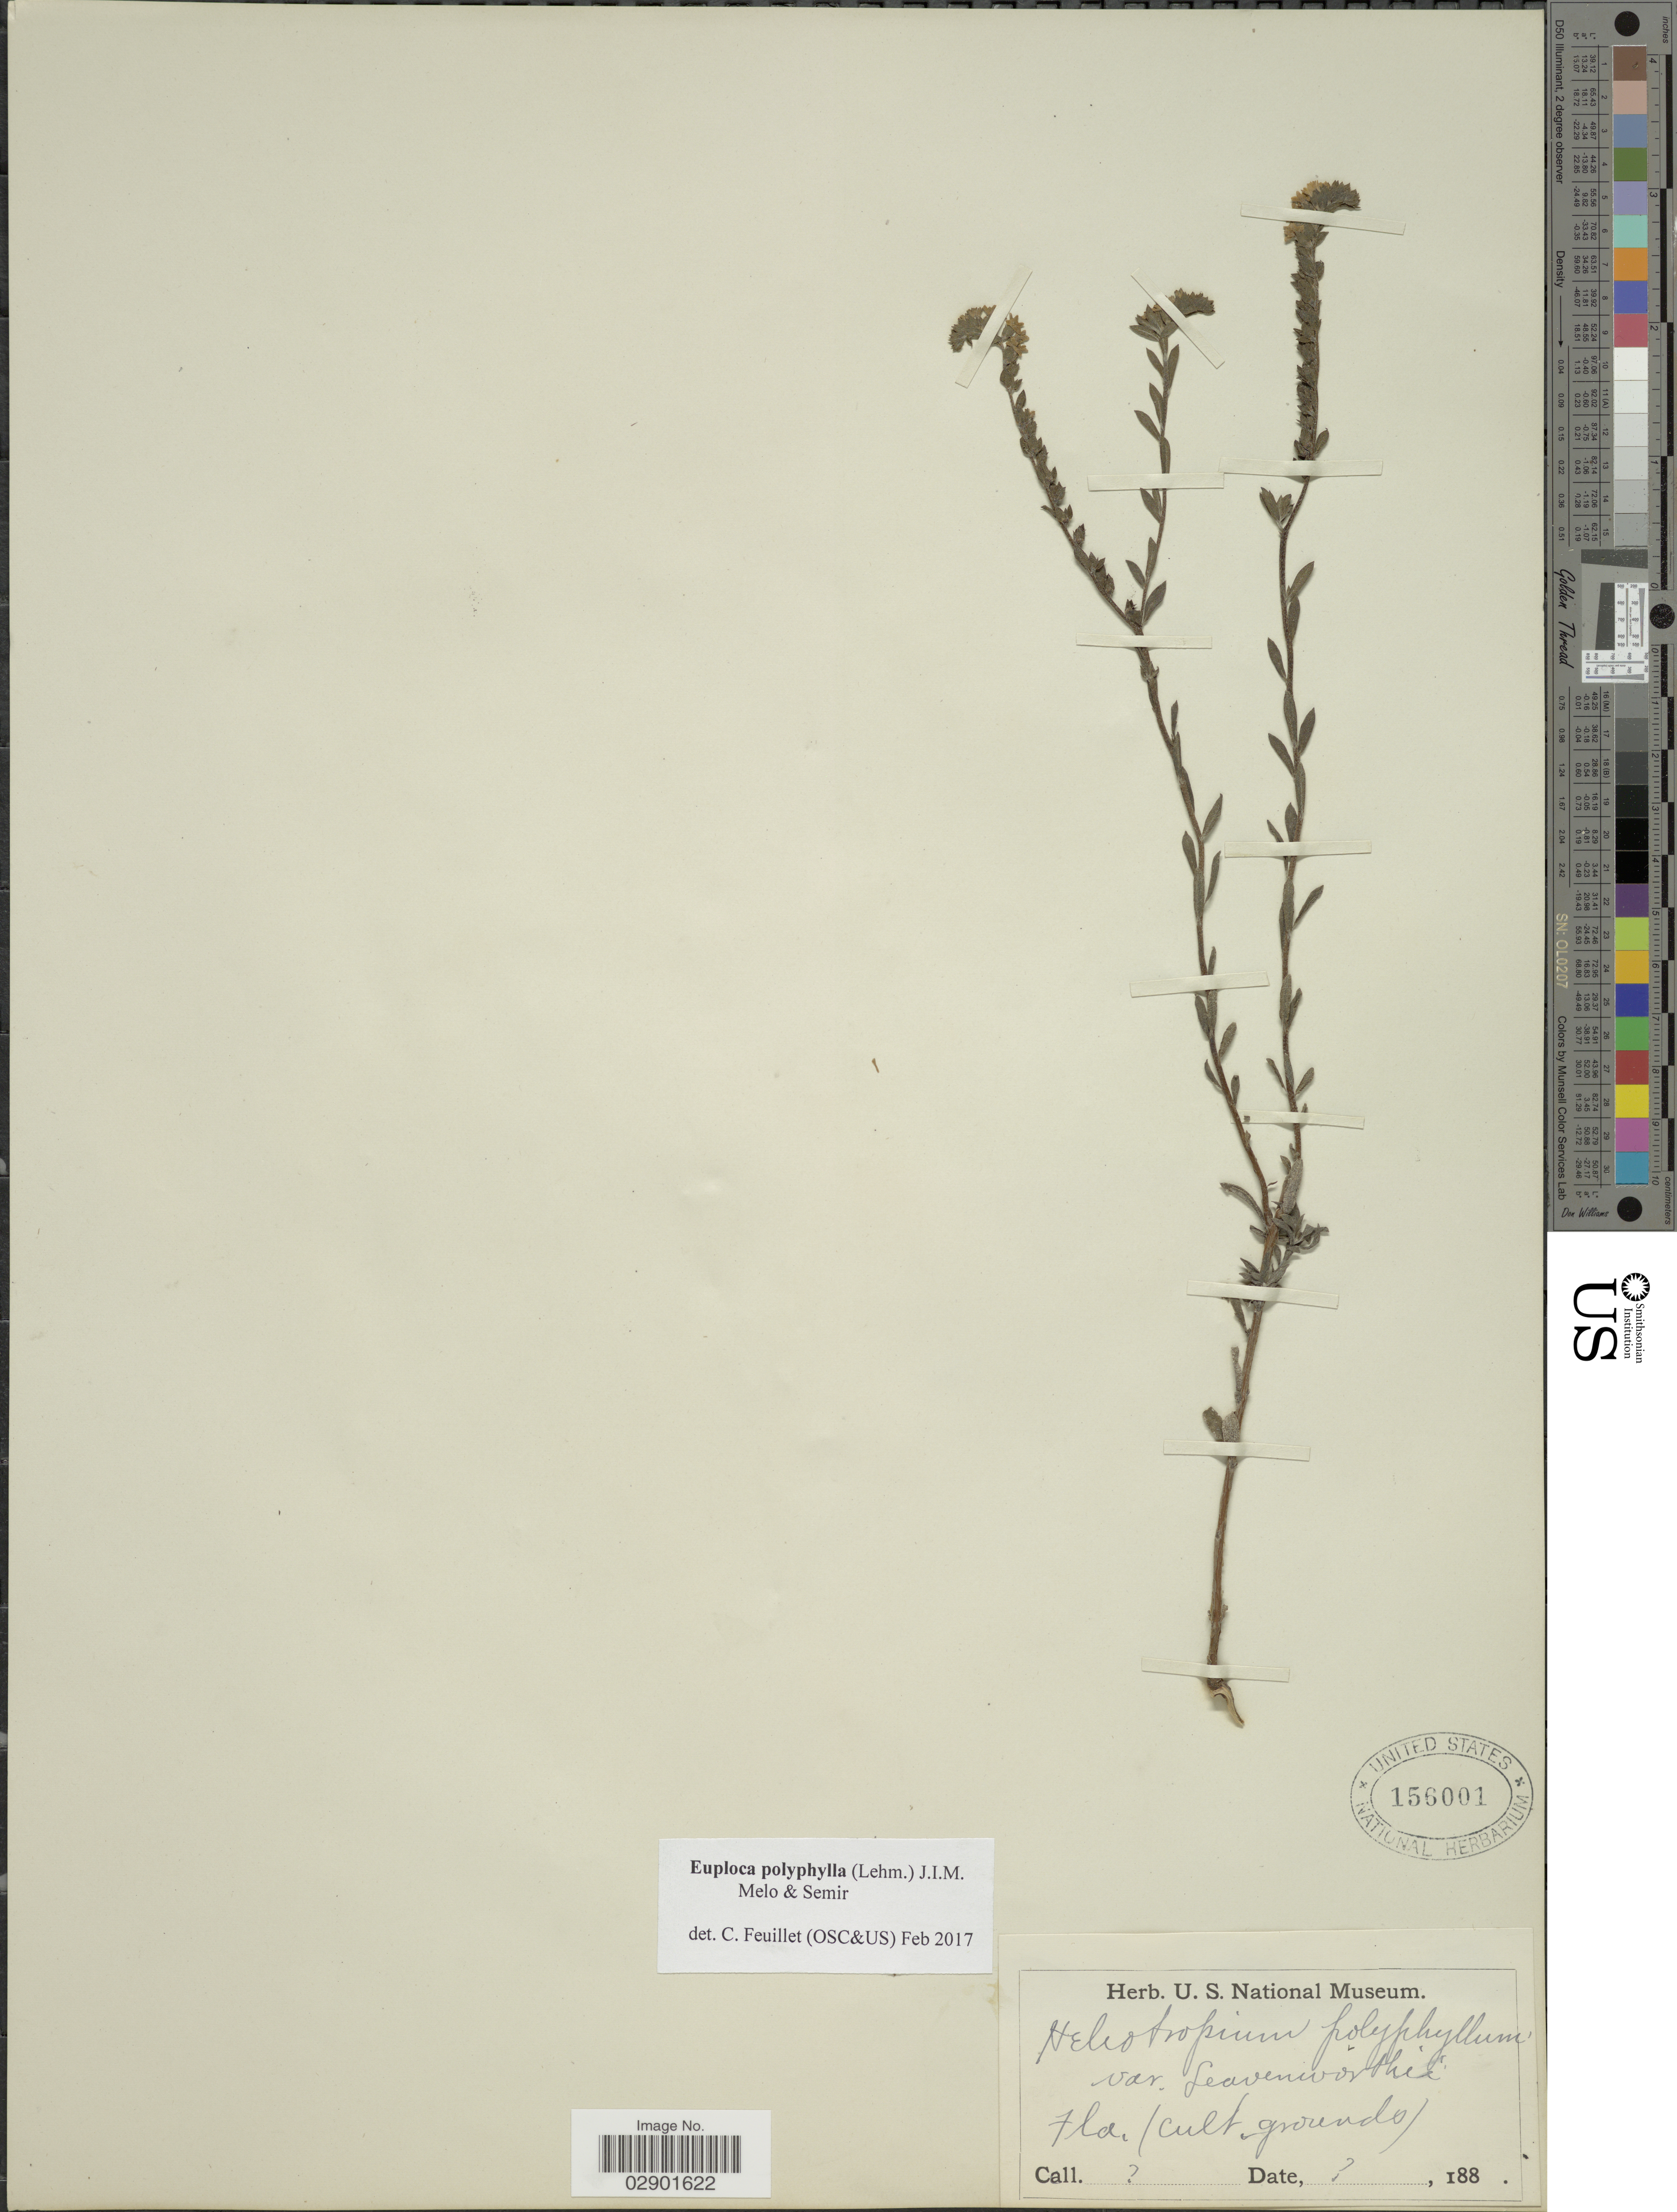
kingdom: Plantae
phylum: Tracheophyta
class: Magnoliopsida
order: Boraginales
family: Heliotropiaceae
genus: Euploca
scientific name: Euploca polyphylla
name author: (Lehm.) J.I.M. Melo & Semir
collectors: Ex herb. U. S. National Museum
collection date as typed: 188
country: United States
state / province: Florida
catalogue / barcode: US 156001